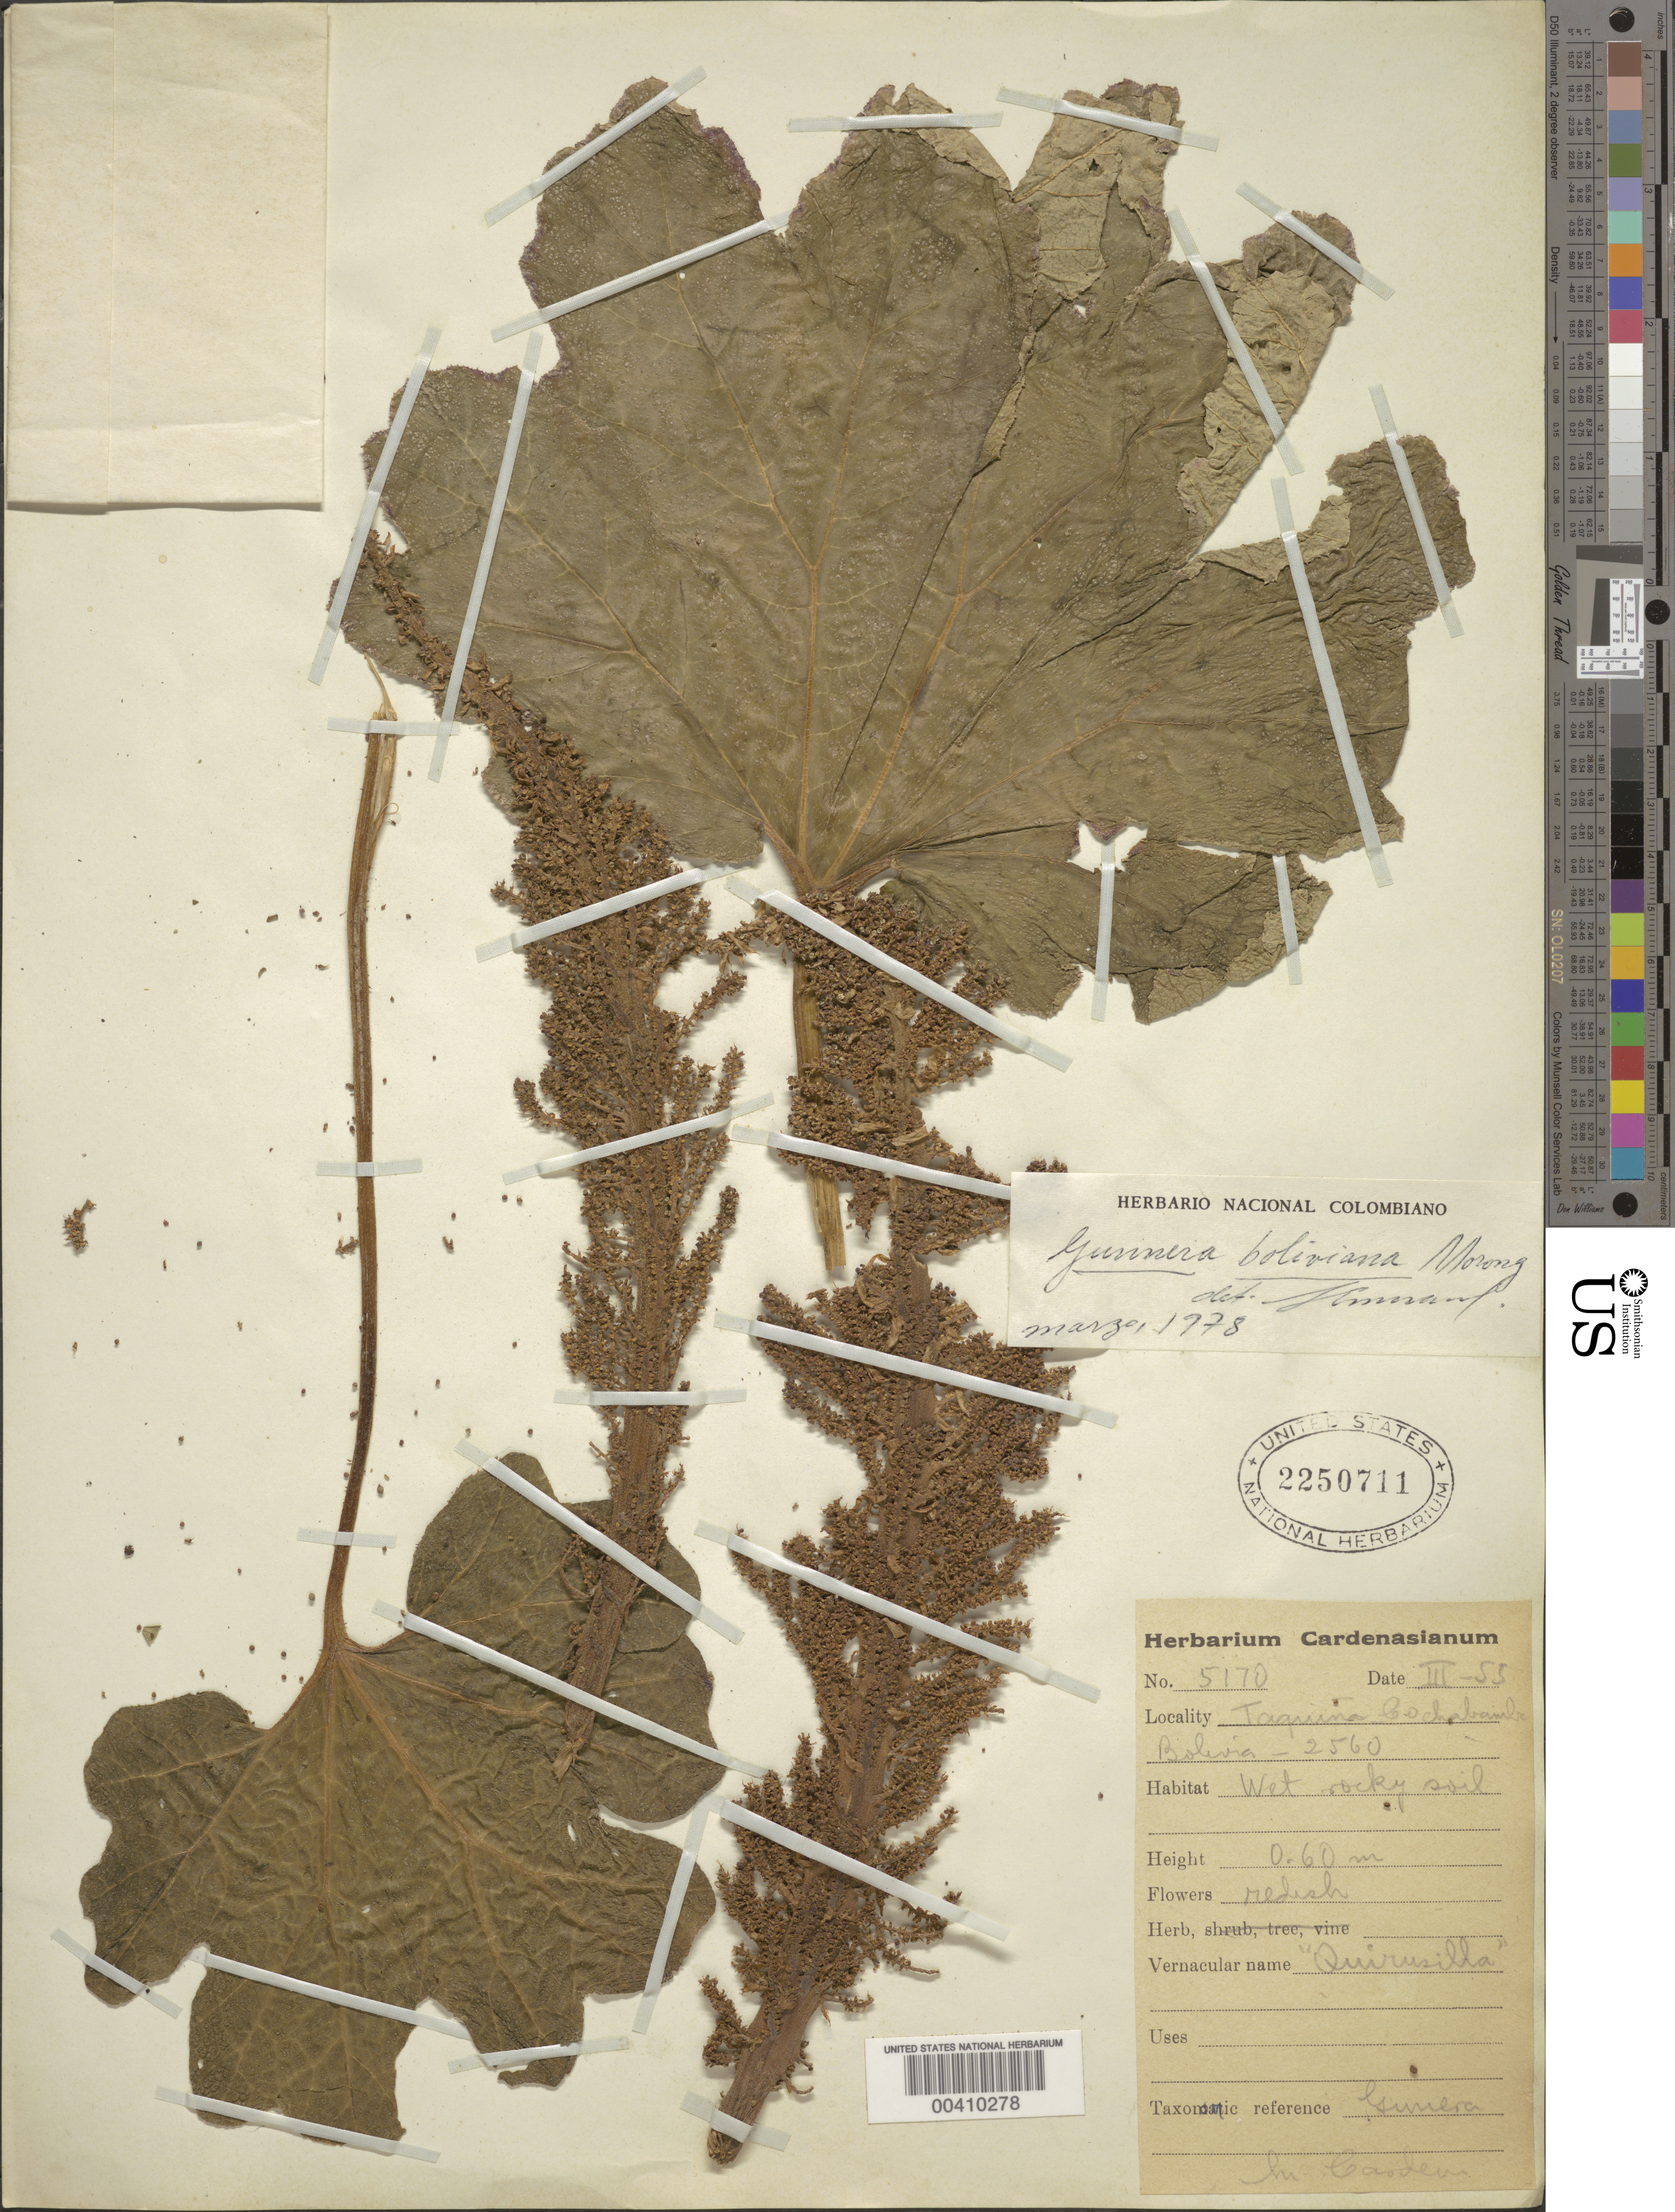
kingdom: Plantae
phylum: Tracheophyta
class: Magnoliopsida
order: Gunnerales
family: Gunneraceae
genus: Gunnera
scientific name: Gunnera brephogea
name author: B.L. Linden & André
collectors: M. Cárdenas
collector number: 5170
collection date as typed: Mar 1955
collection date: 1955-03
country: Bolivia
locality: Taquiña Cochabamba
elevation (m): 2560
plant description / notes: Common name: Quirusilla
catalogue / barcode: US 2250711